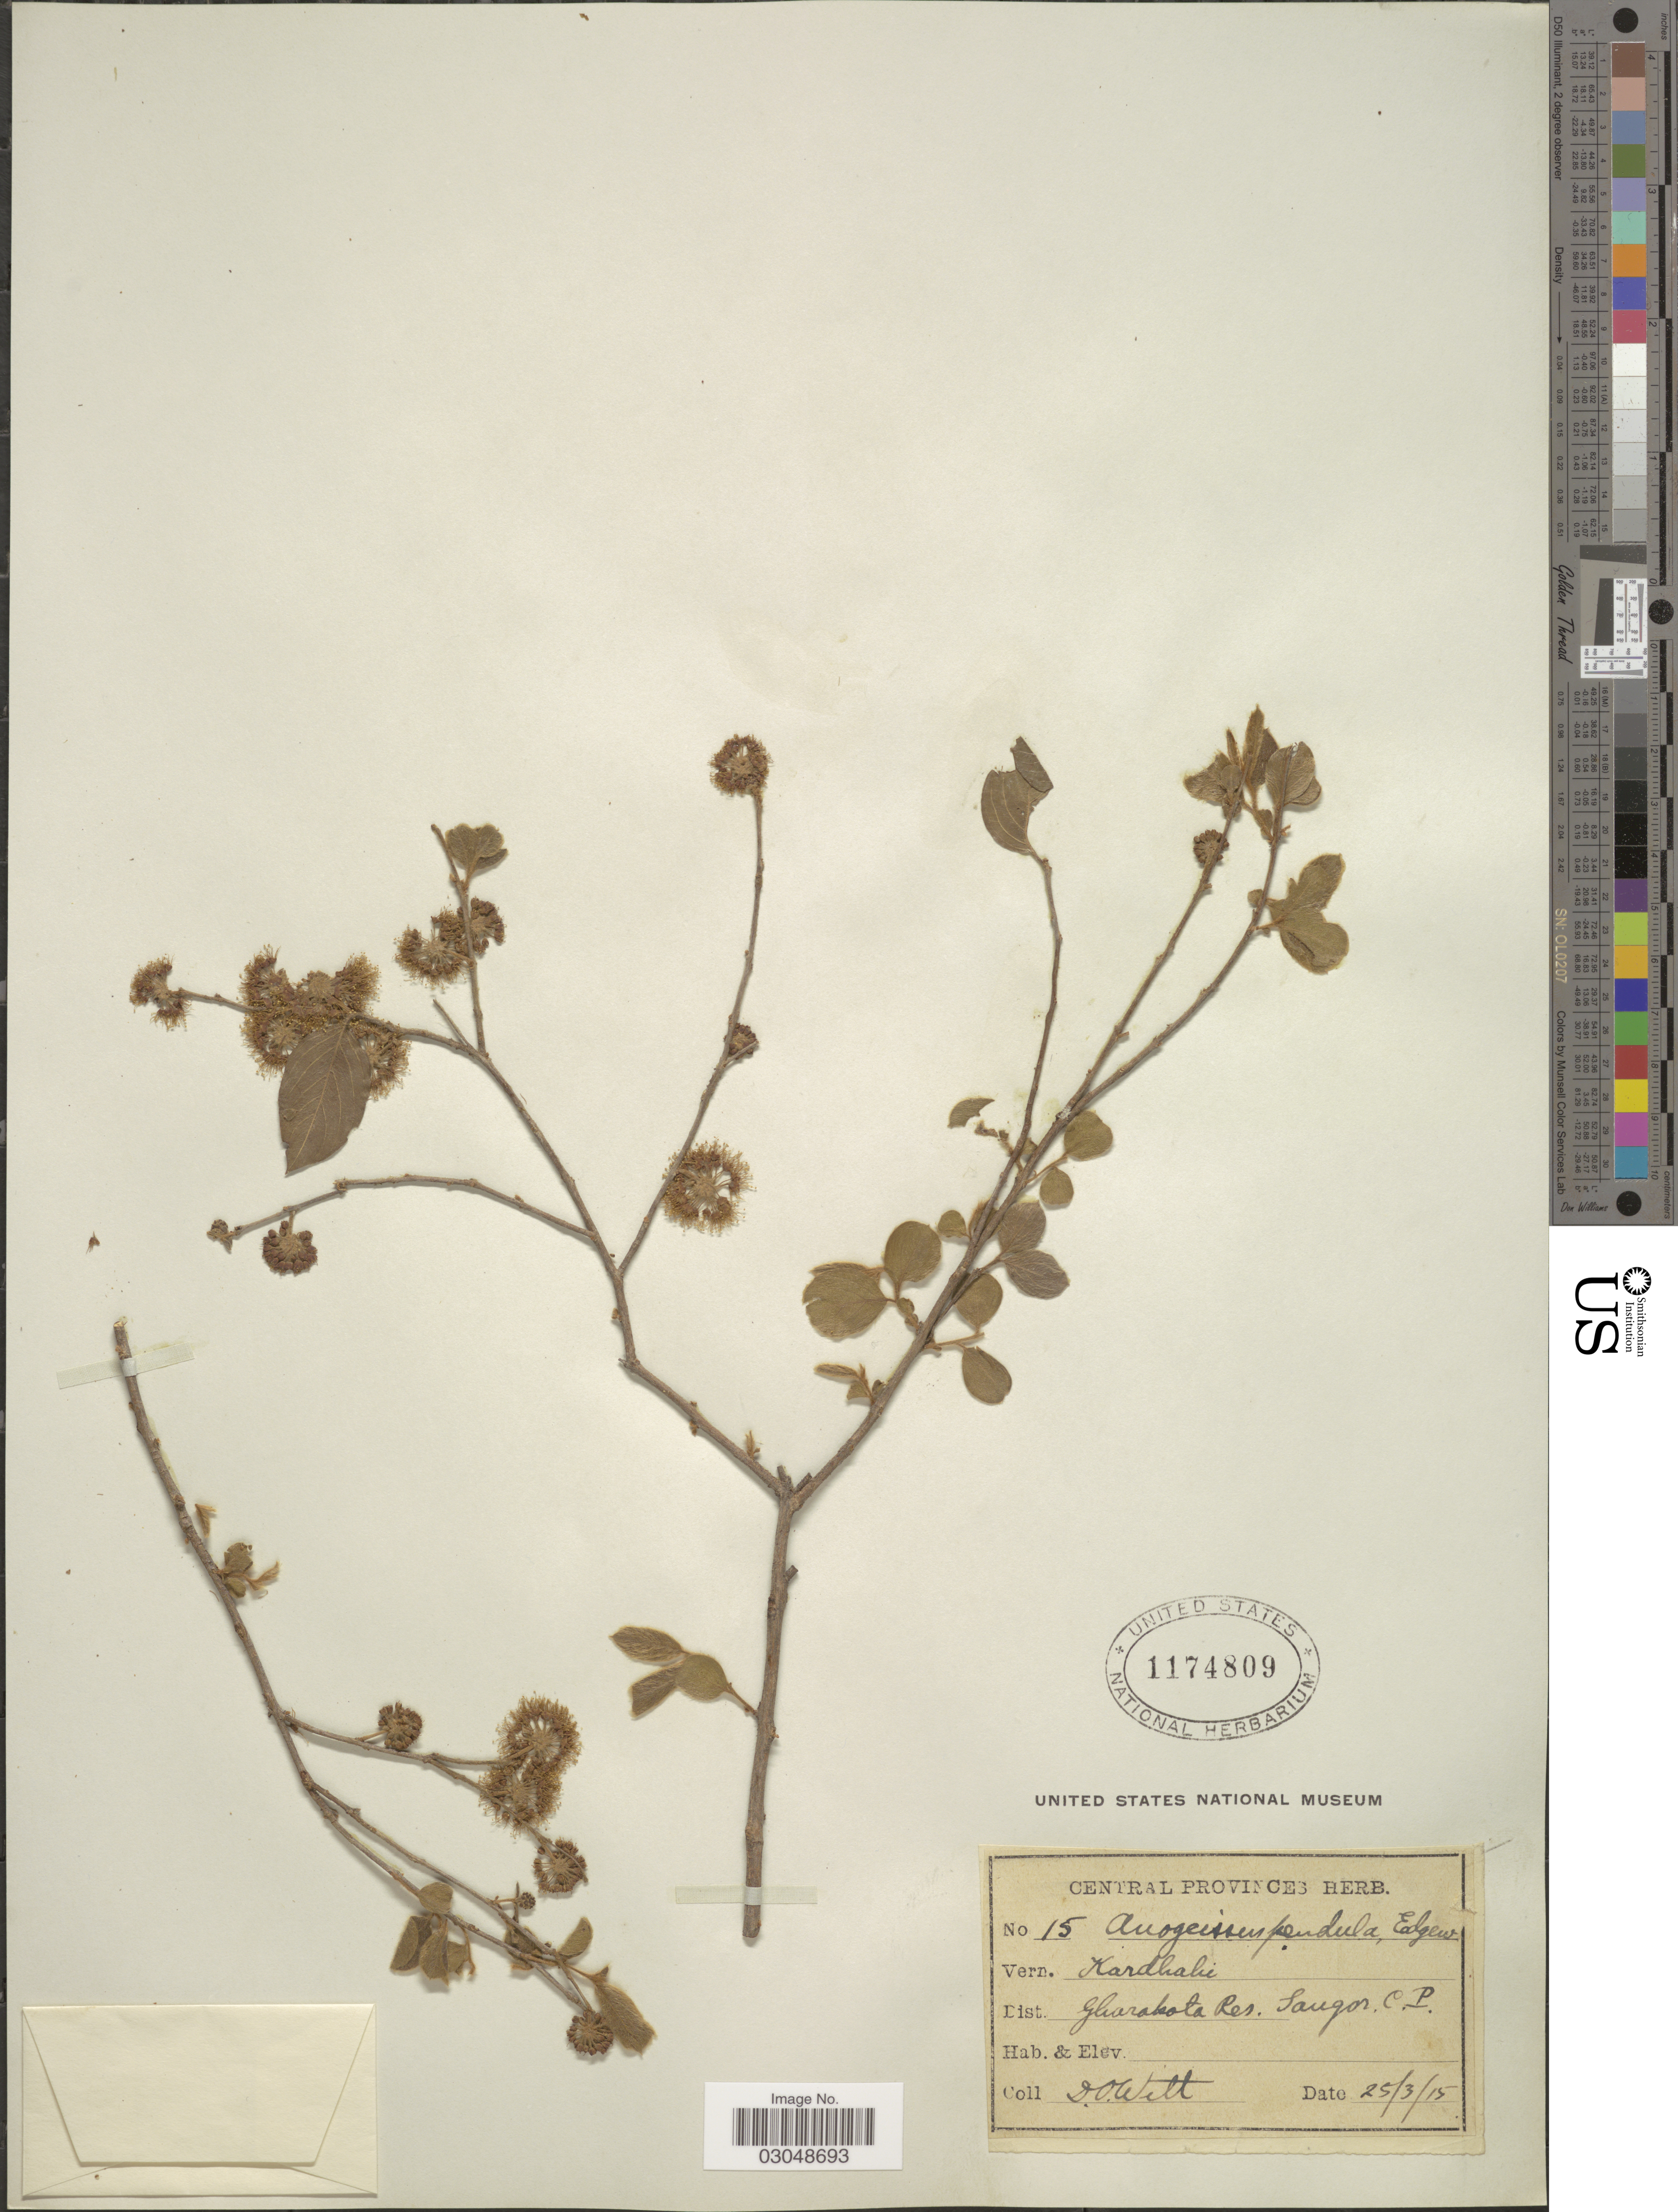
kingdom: Plantae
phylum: Tracheophyta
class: Magnoliopsida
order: Myrtales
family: Combretaceae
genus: Anogeissus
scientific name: Anogeissus pendula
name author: Edgew.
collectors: D. Witt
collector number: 15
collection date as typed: Transcribed d/m/y: 25/3/15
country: India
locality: Gharakota Res. Sangor. C.P.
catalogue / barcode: US 1174809